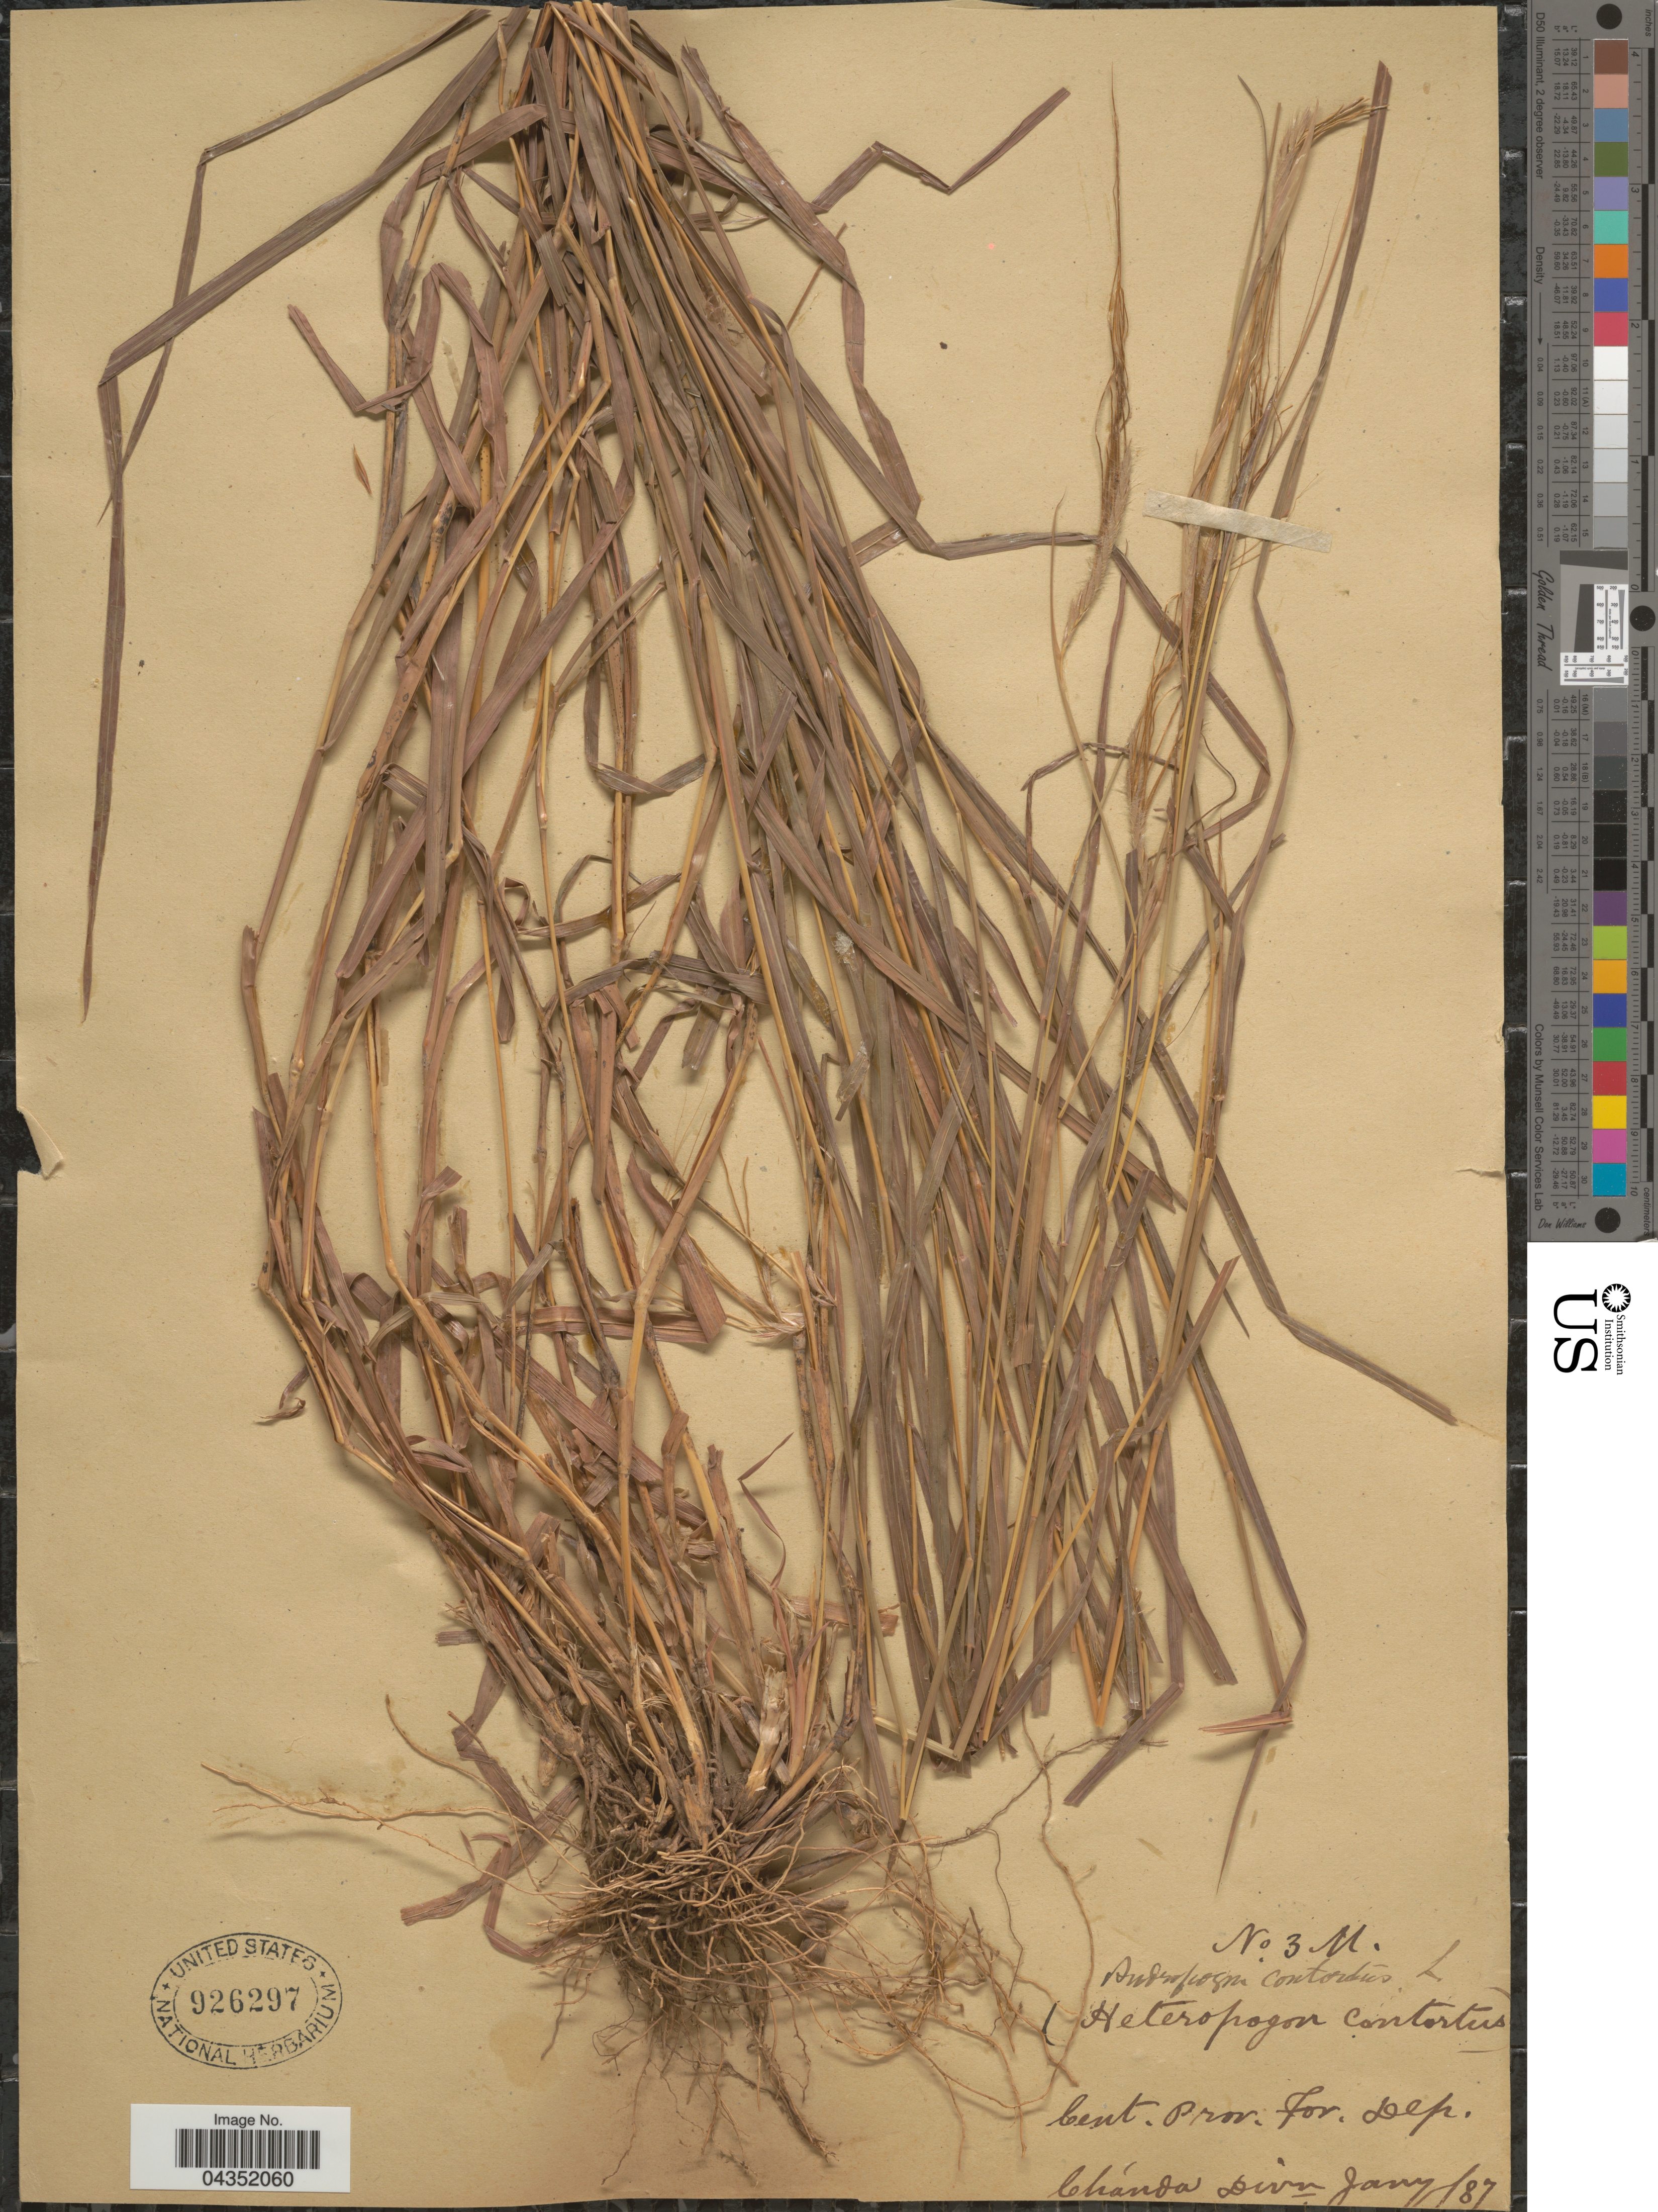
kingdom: Plantae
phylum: Tracheophyta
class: Liliopsida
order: Poales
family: Poaceae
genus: Heteropogon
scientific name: Heteropogon contortus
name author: (L.) P. Beauv. ex Roem. & Schult.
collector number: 3M*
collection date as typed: Transcribed d/m/y: /1/87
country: India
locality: Cent. Prov. For. Dep.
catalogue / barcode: US 926297